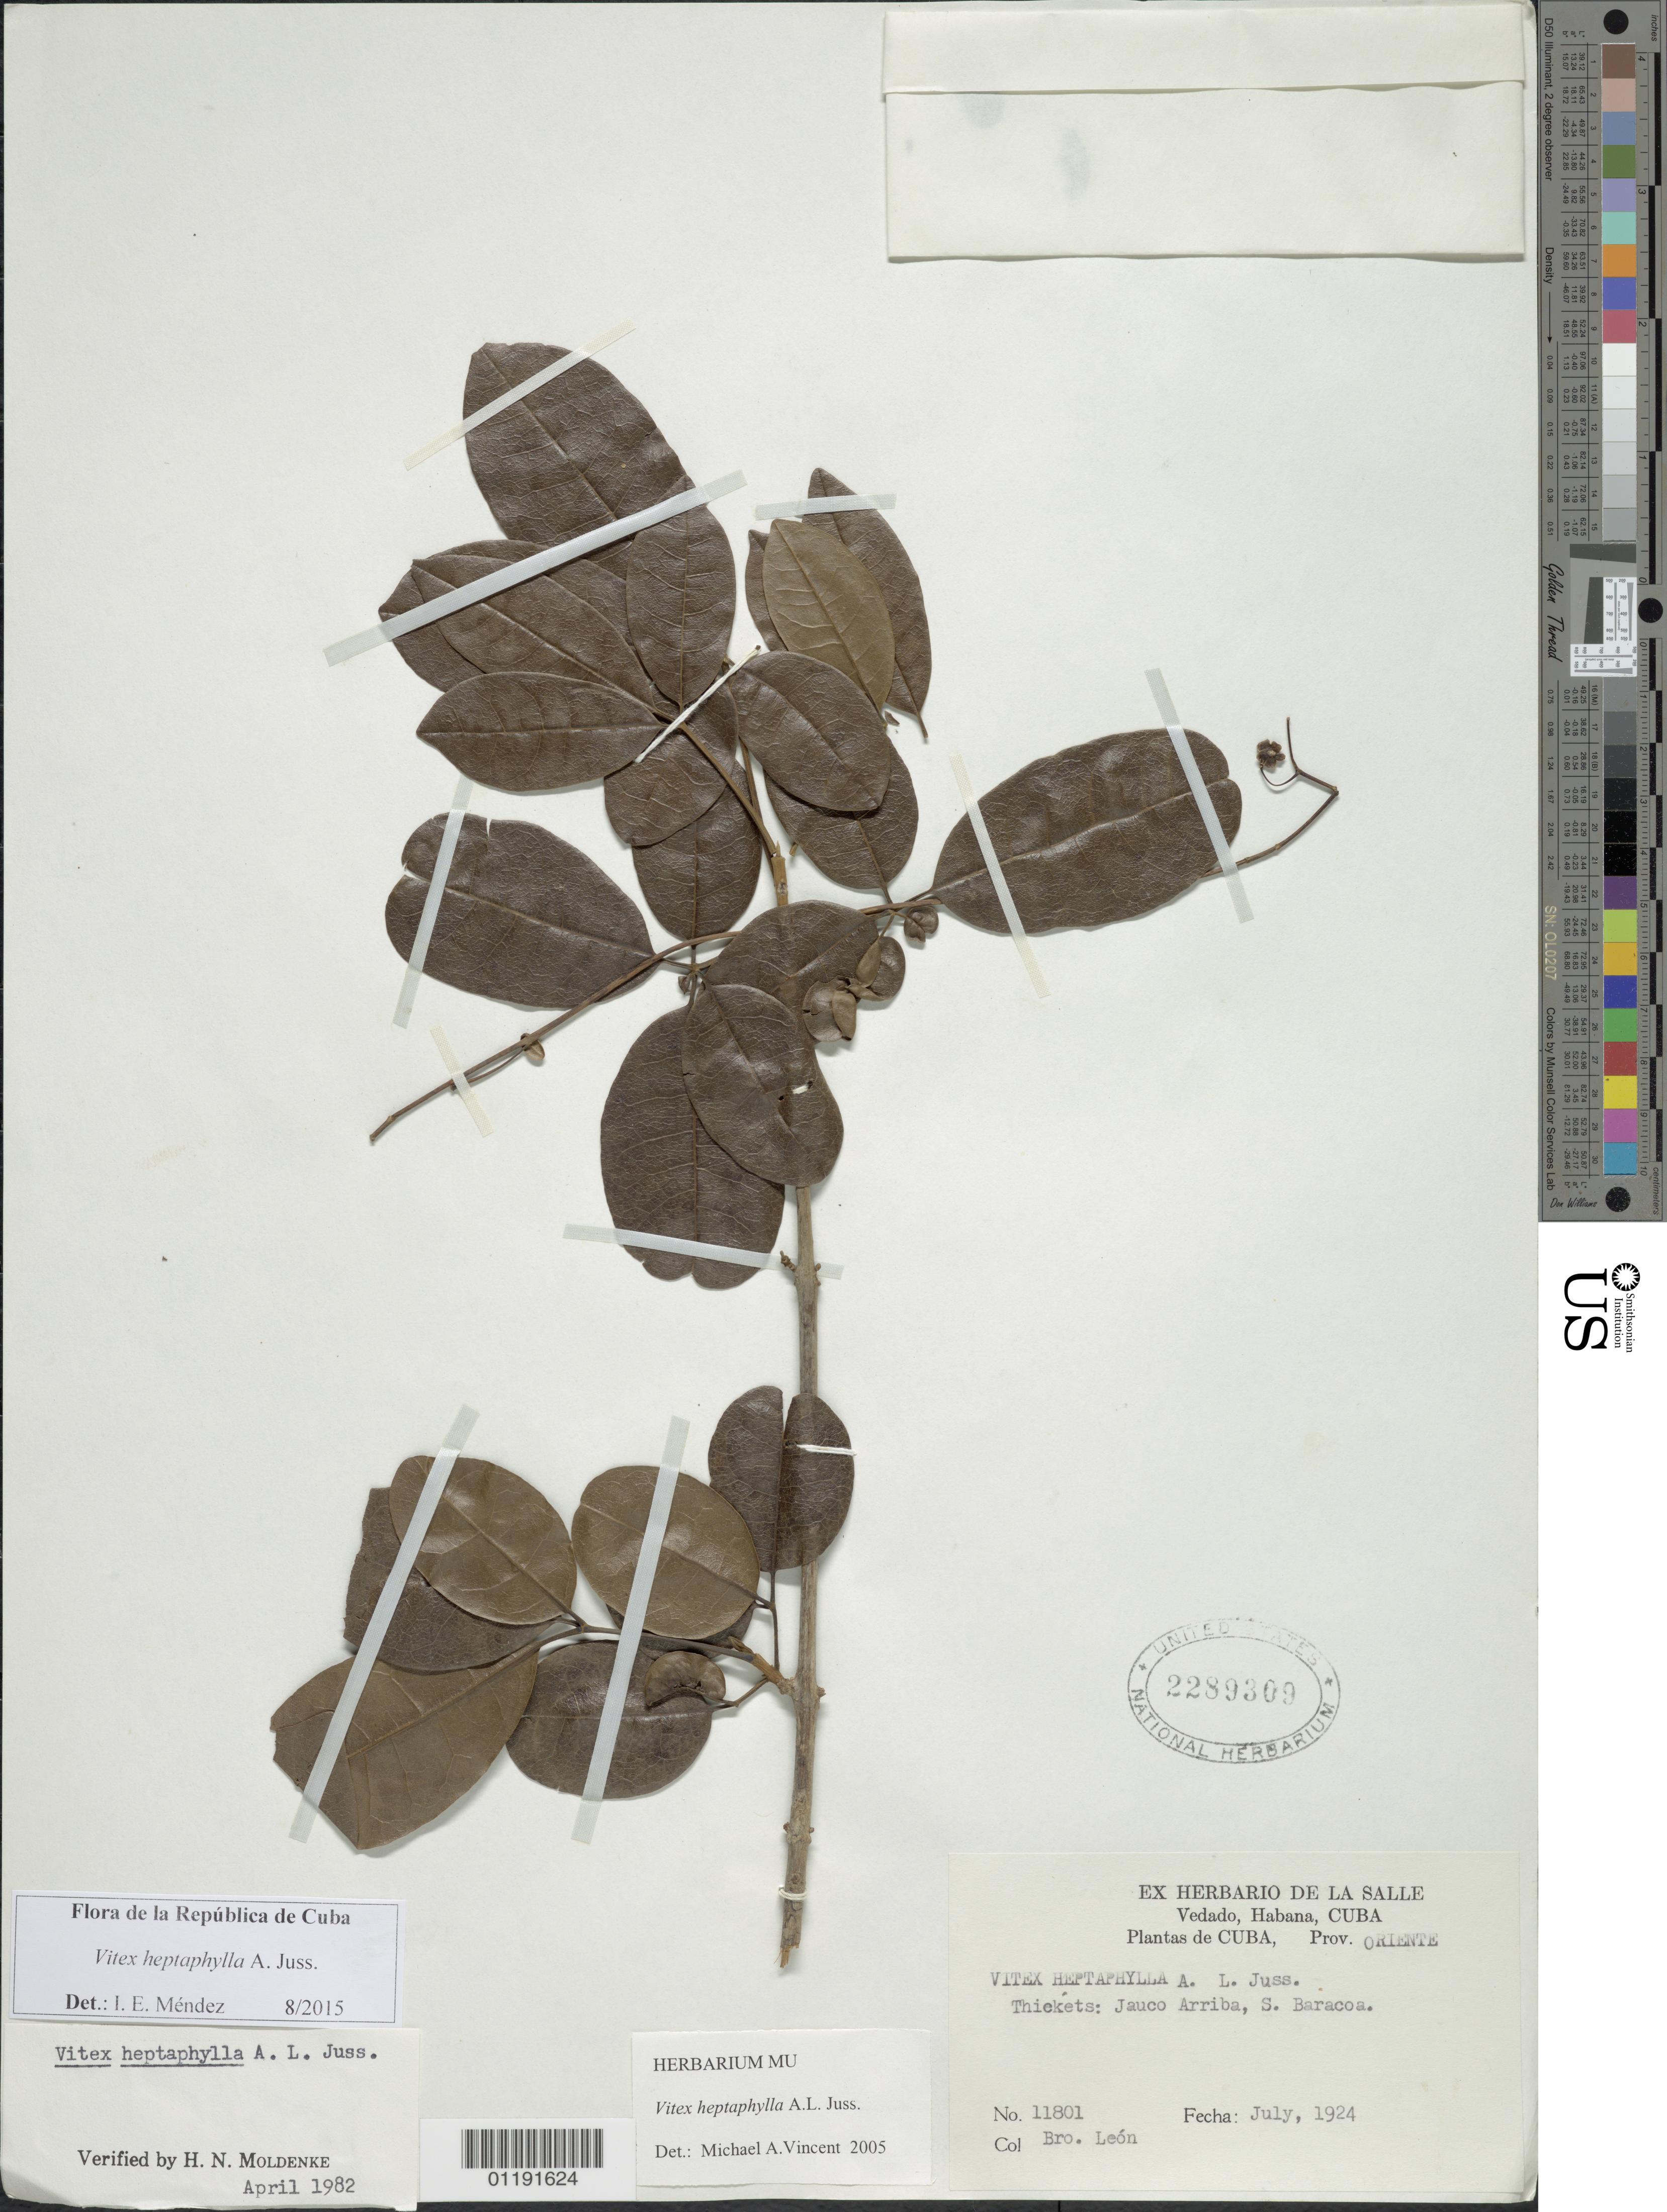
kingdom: Plantae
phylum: Tracheophyta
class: Magnoliopsida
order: Lamiales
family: Lamiaceae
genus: Vitex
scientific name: Vitex heptaphylla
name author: A. Juss.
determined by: Méndez, I. E.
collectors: Bro. León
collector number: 11801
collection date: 1924-07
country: Cuba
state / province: Guantanamo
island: Cuba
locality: S. Baracoa, Jauco Arriba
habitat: Thickets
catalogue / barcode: US 2289309